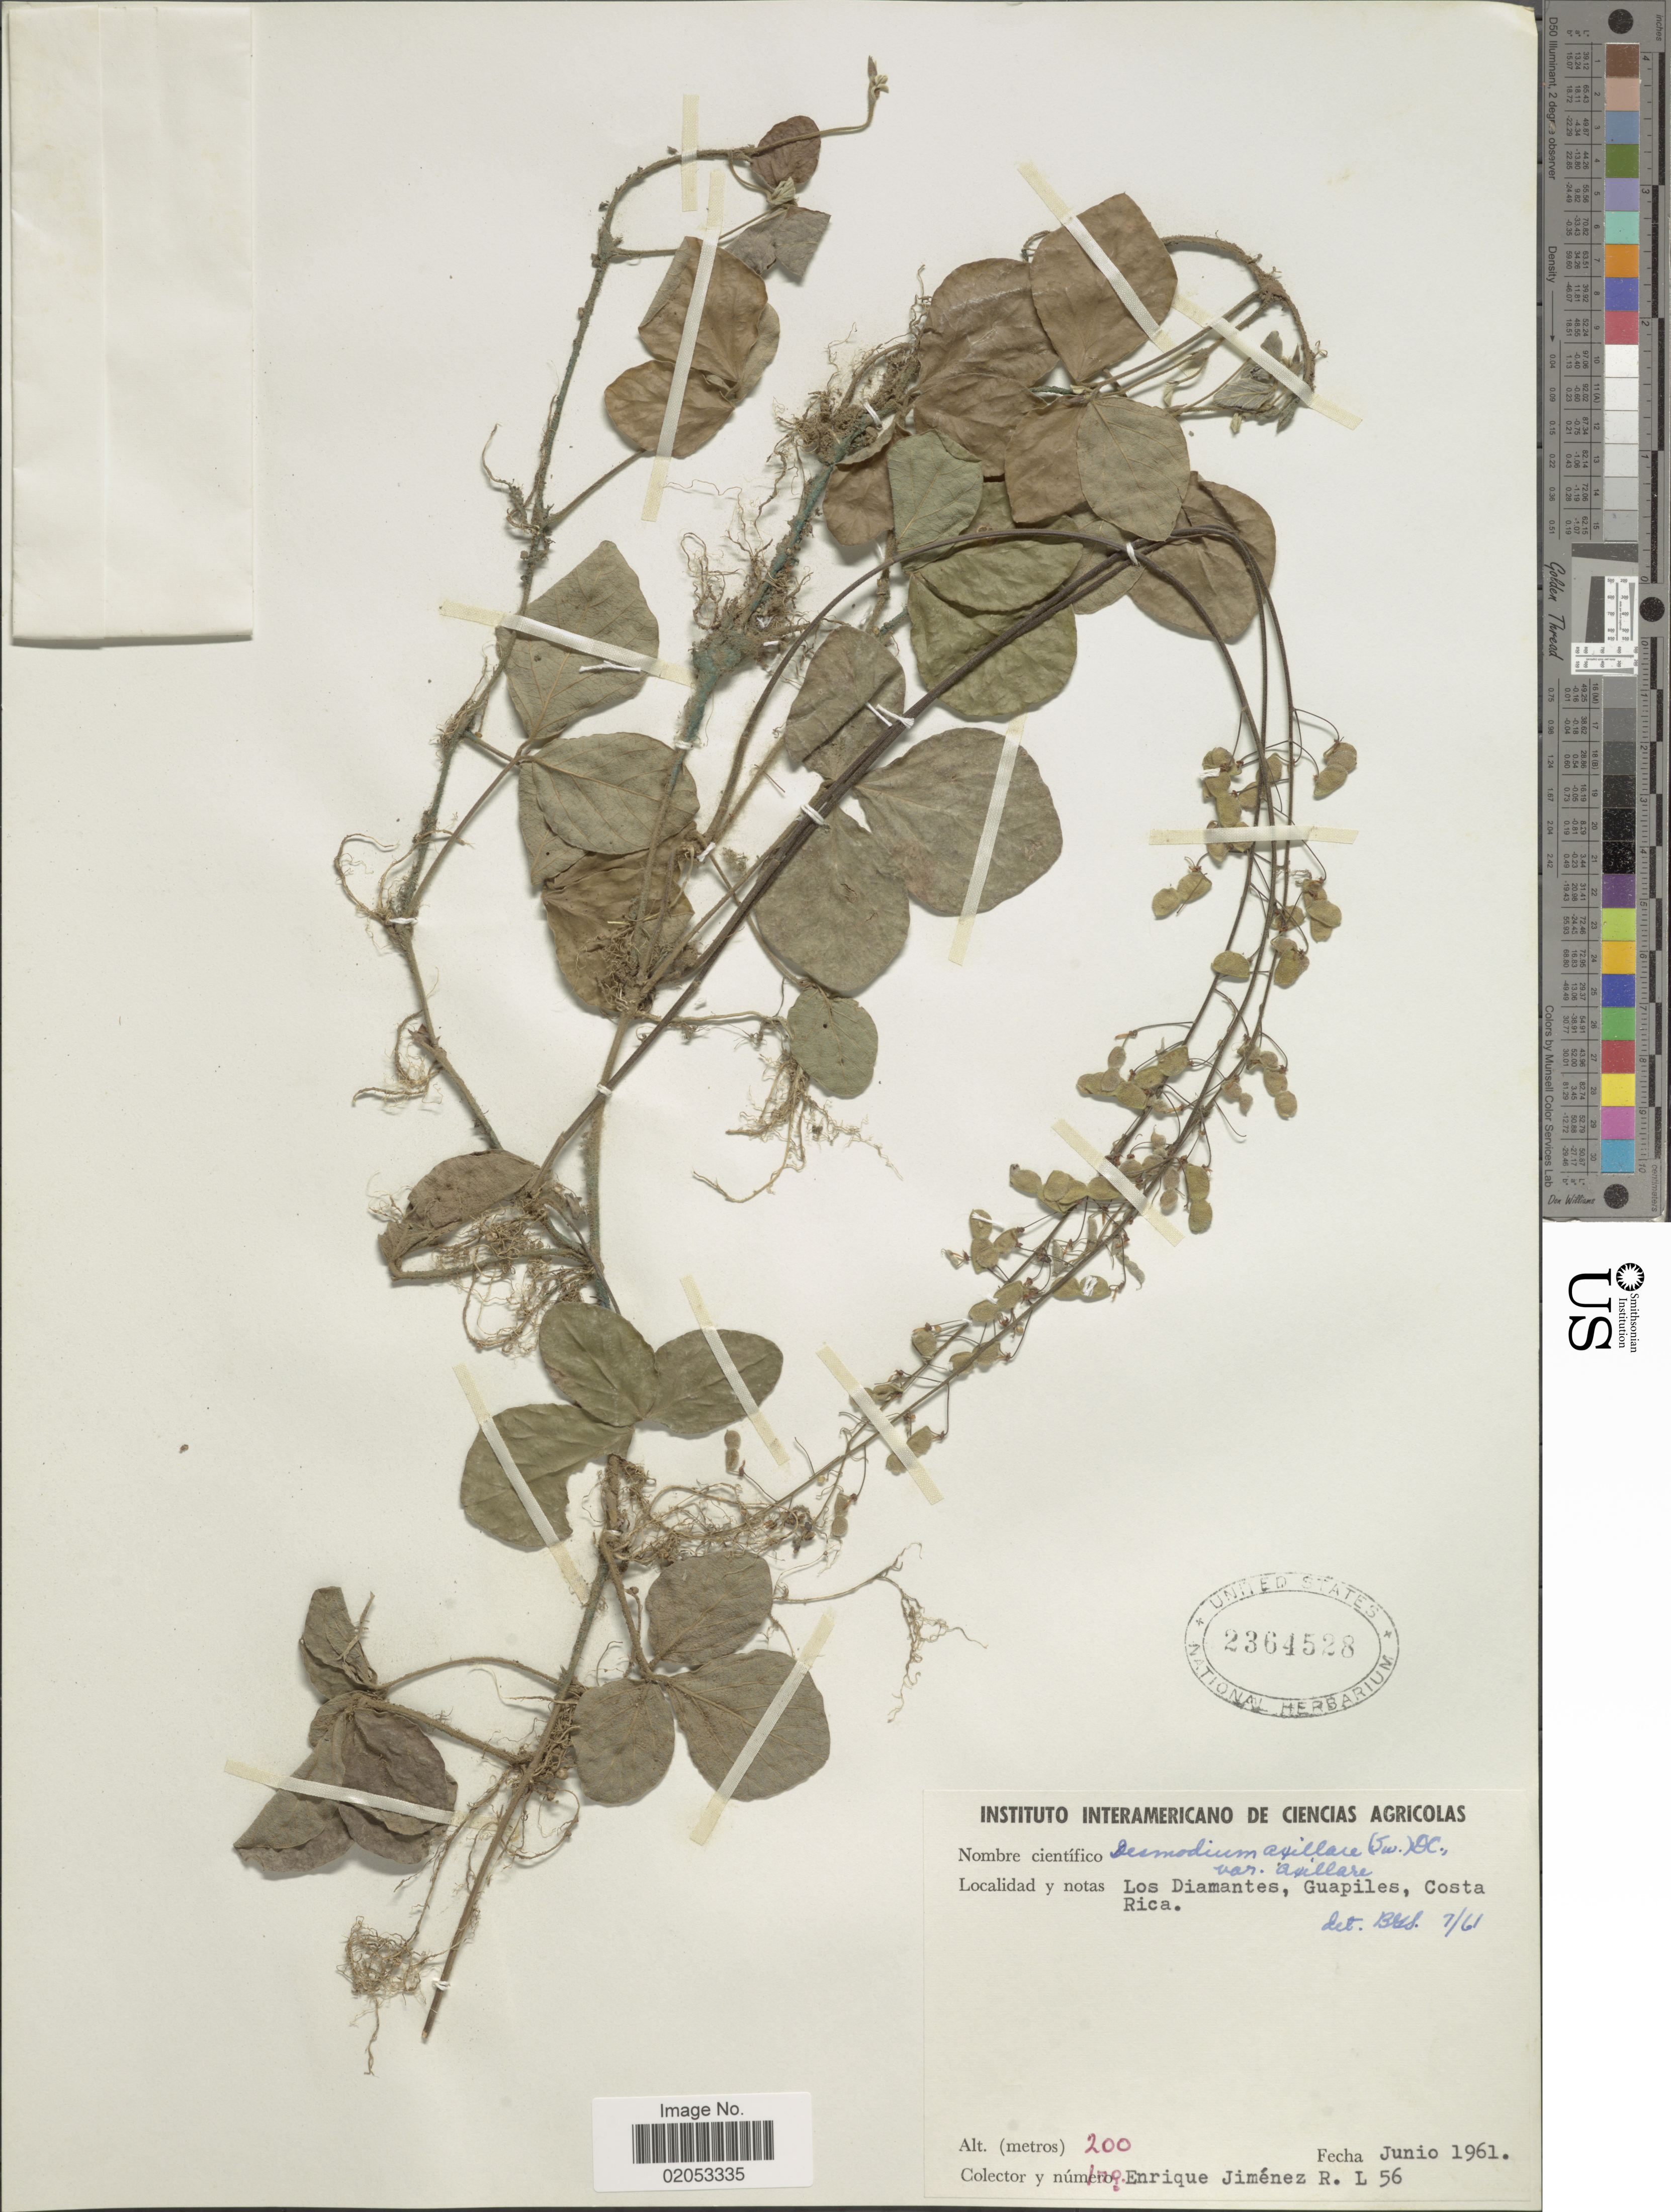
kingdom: Plantae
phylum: Tracheophyta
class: Magnoliopsida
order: Fabales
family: Fabaceae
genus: Desmodium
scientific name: Desmodium axillare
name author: (Sw.) DC.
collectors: E. Jímenez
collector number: L56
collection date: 1961-06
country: Costa Rica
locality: Los Diamantes, Guapiles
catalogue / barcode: US 2364528